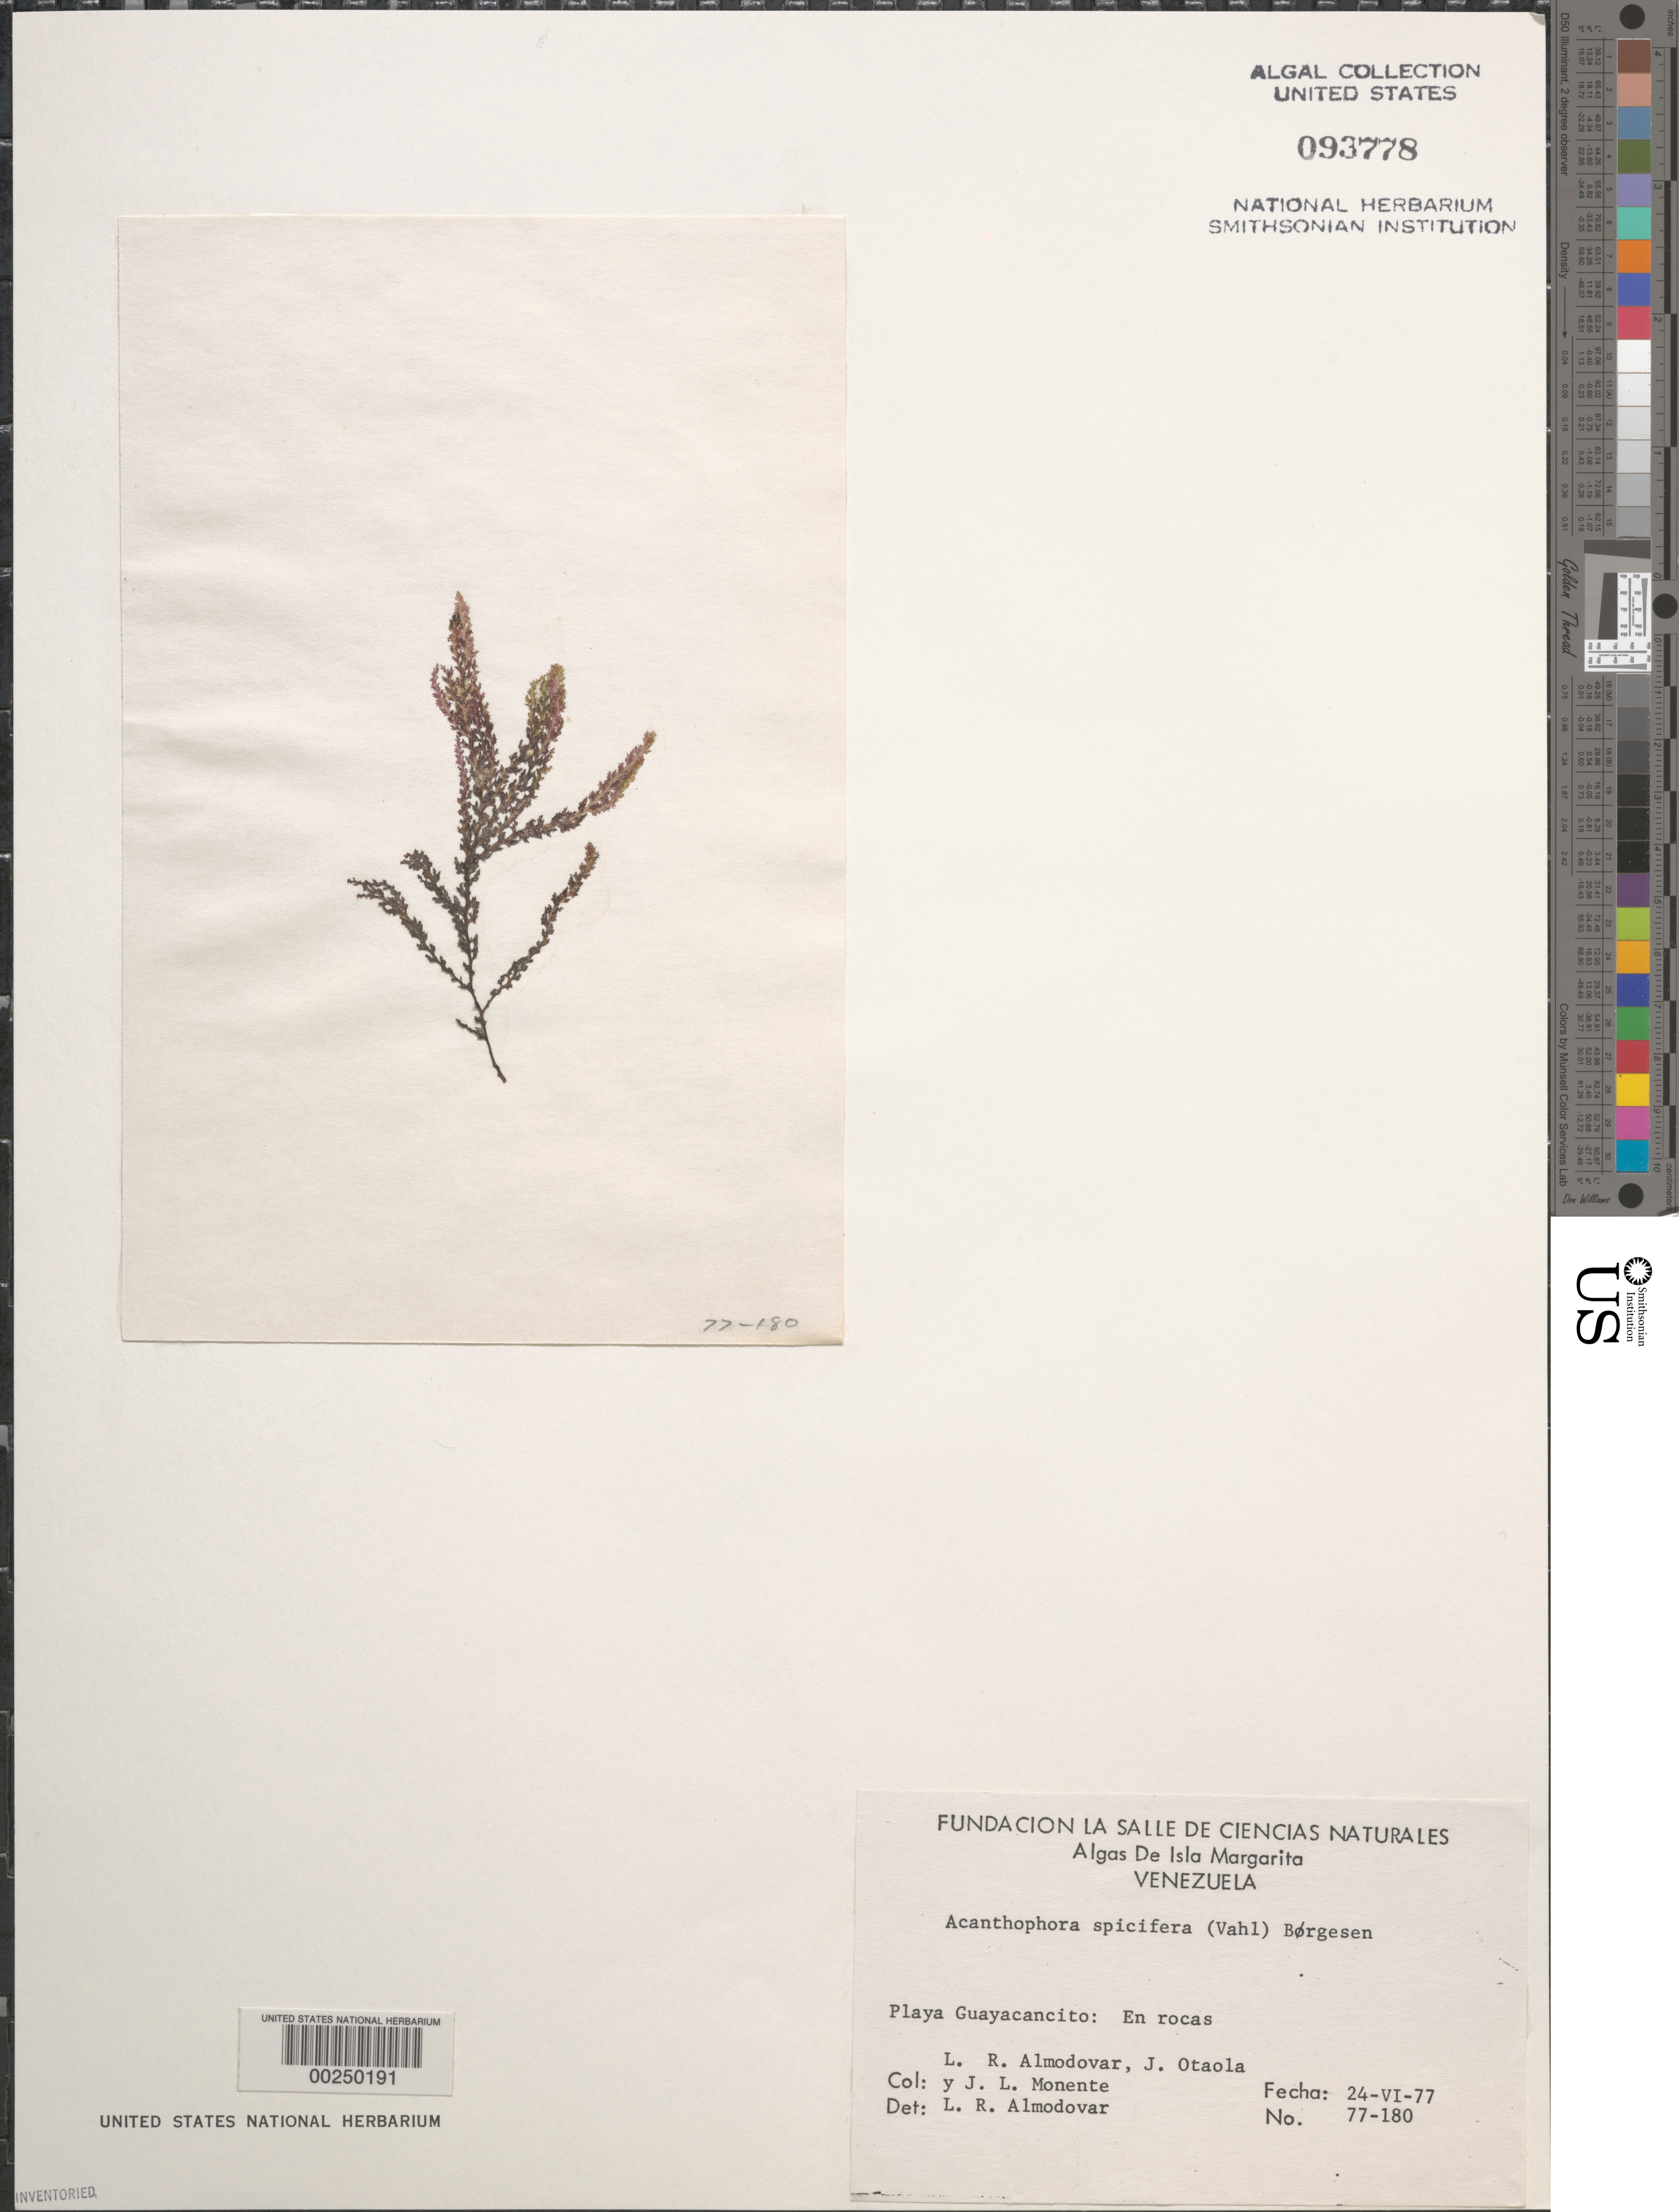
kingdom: Plantae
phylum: Rhodophyta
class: Florideophyceae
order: Ceramiales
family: Rhodomelaceae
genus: Acanthophora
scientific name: Acanthophora spicifera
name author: (Vahl) Børgesen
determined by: Almodovar, L. R.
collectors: L. Almodovar, J. Otaola & J. Monente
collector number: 77-180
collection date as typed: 24 Jun 1977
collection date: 1977-06-24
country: Venezuela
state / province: Nueva Esparta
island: Margarita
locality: Playa guayacancito, isla de margarita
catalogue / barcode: US 93778